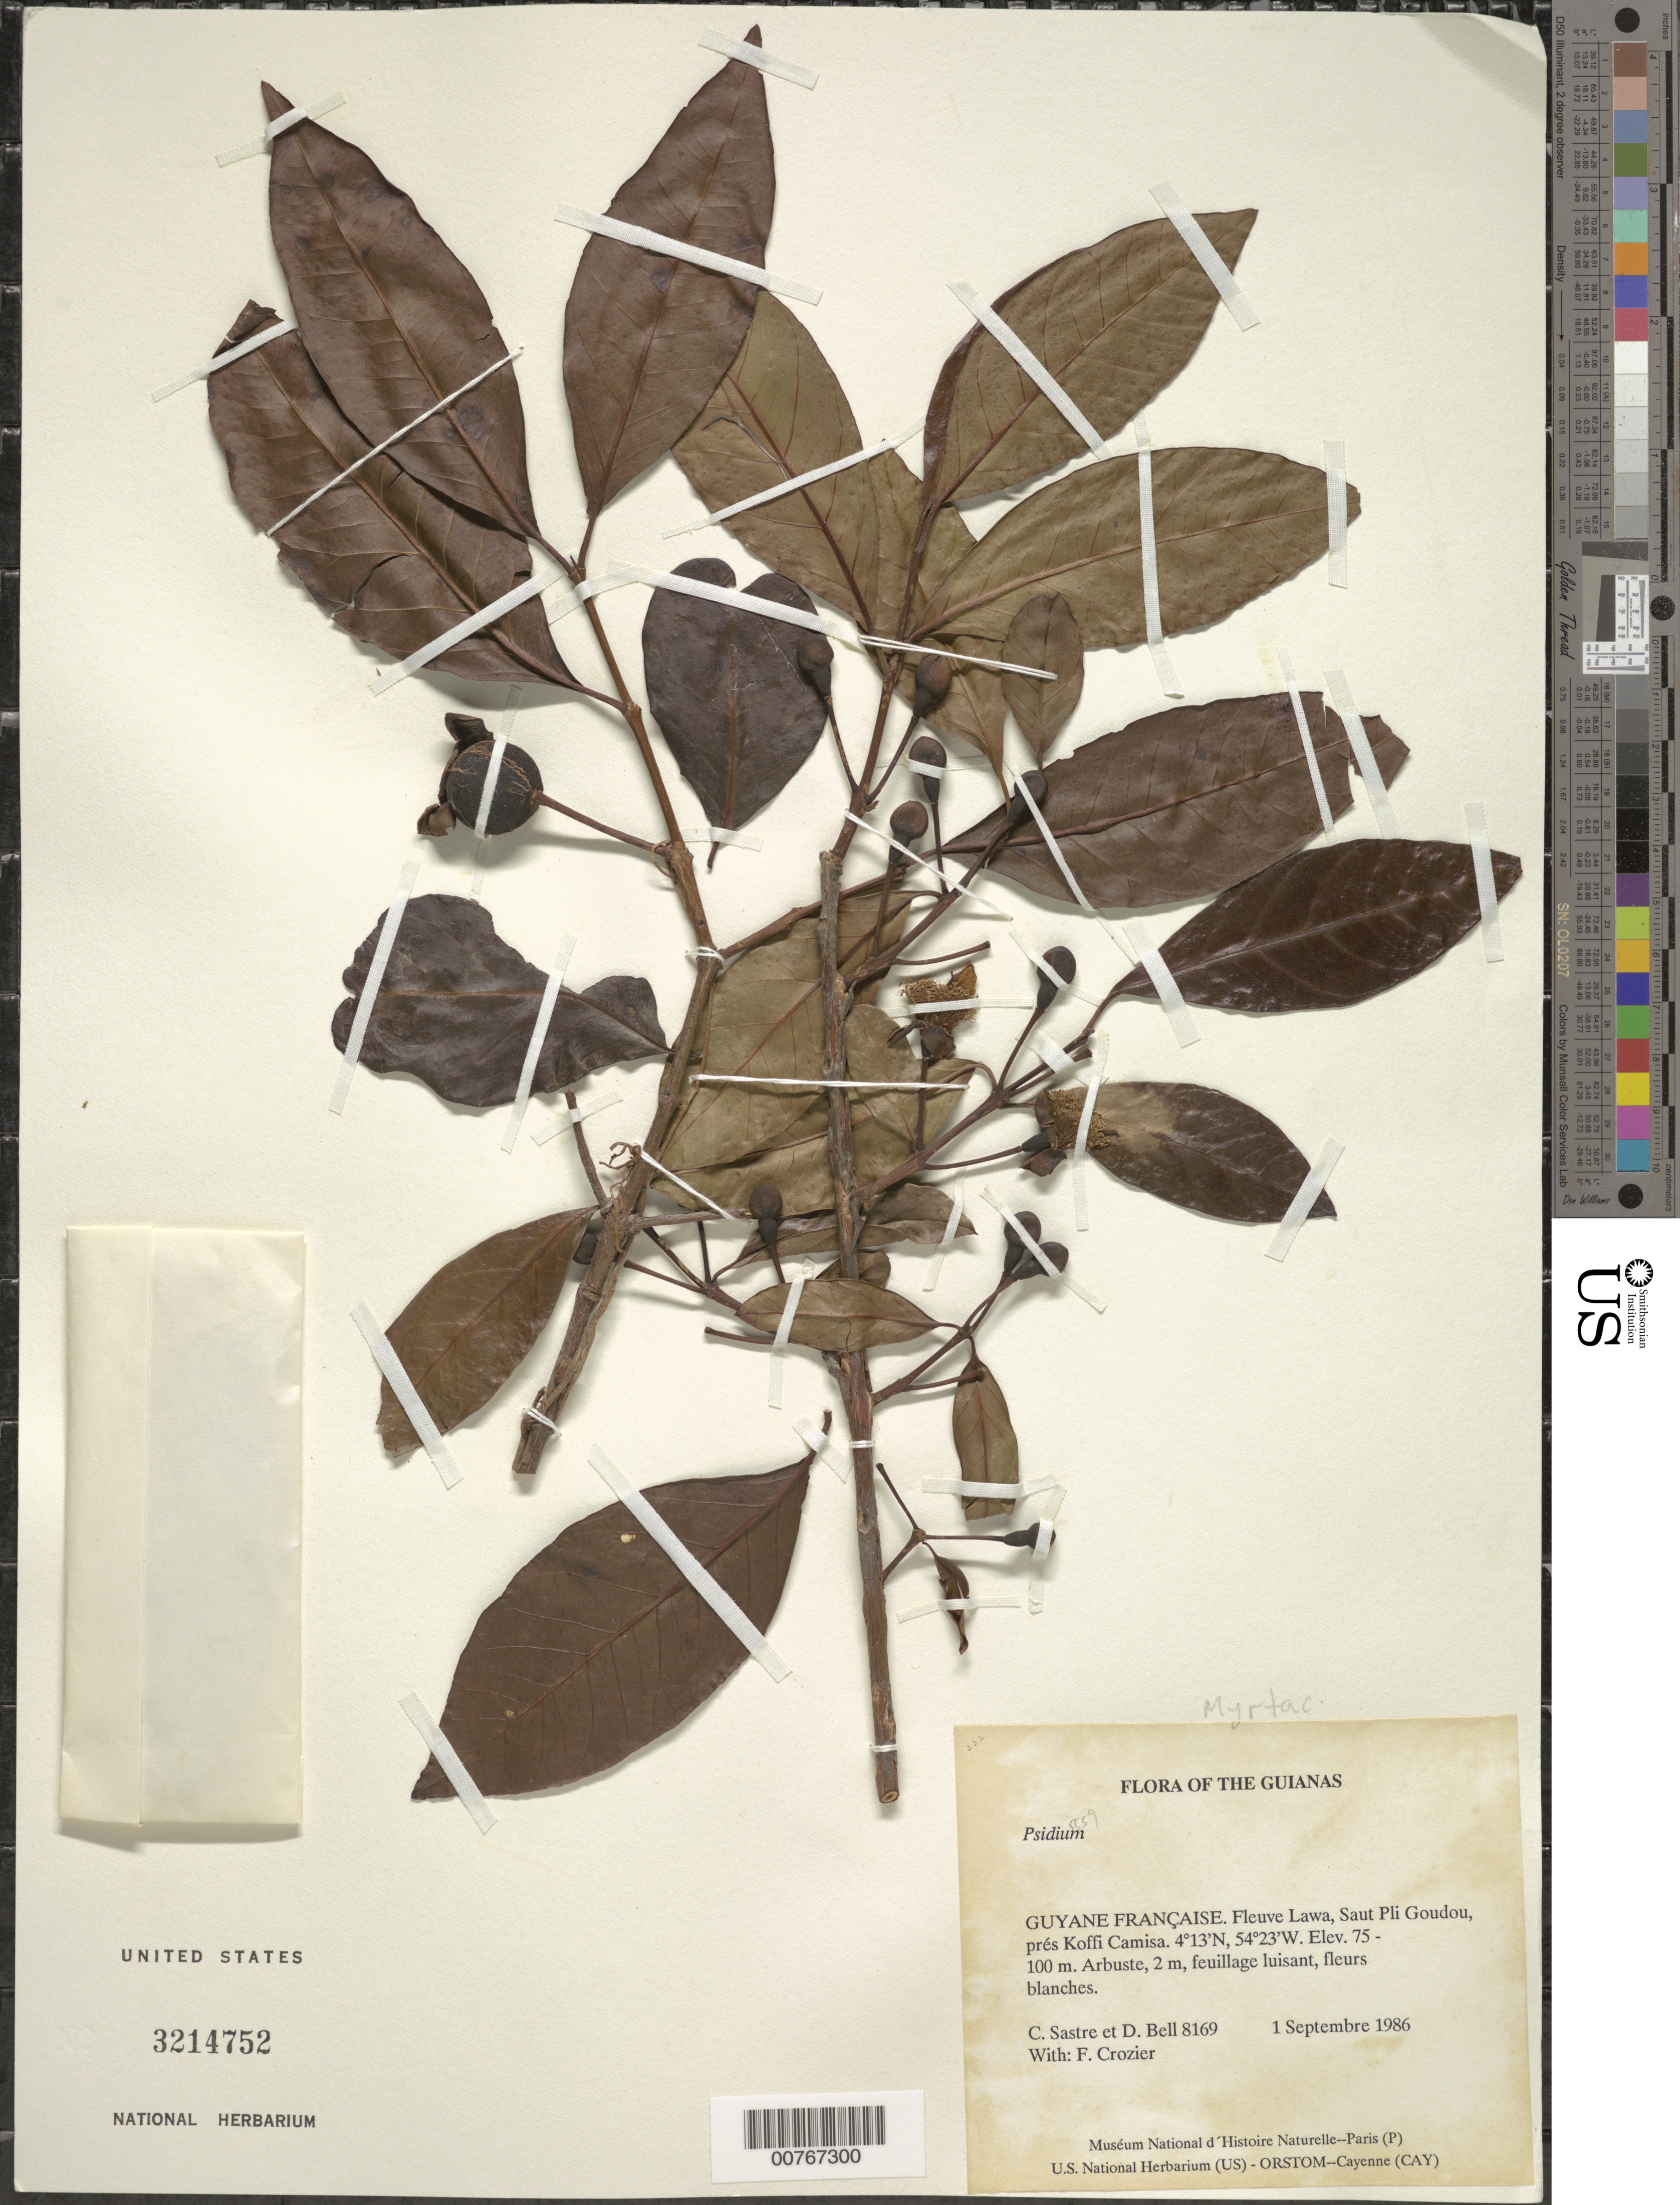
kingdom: Plantae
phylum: Tracheophyta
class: Magnoliopsida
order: Myrtales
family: Myrtaceae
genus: Psidium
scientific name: Psidium sp.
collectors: C. H. L. Sastre, D. A. Bell & F. Crozier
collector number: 8169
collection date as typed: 1 September 1986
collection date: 1986-09-01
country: French Guiana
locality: Fleuve Lawa, Saut Pli Goudou, prés Koffi Camisa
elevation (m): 75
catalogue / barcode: US 3214752